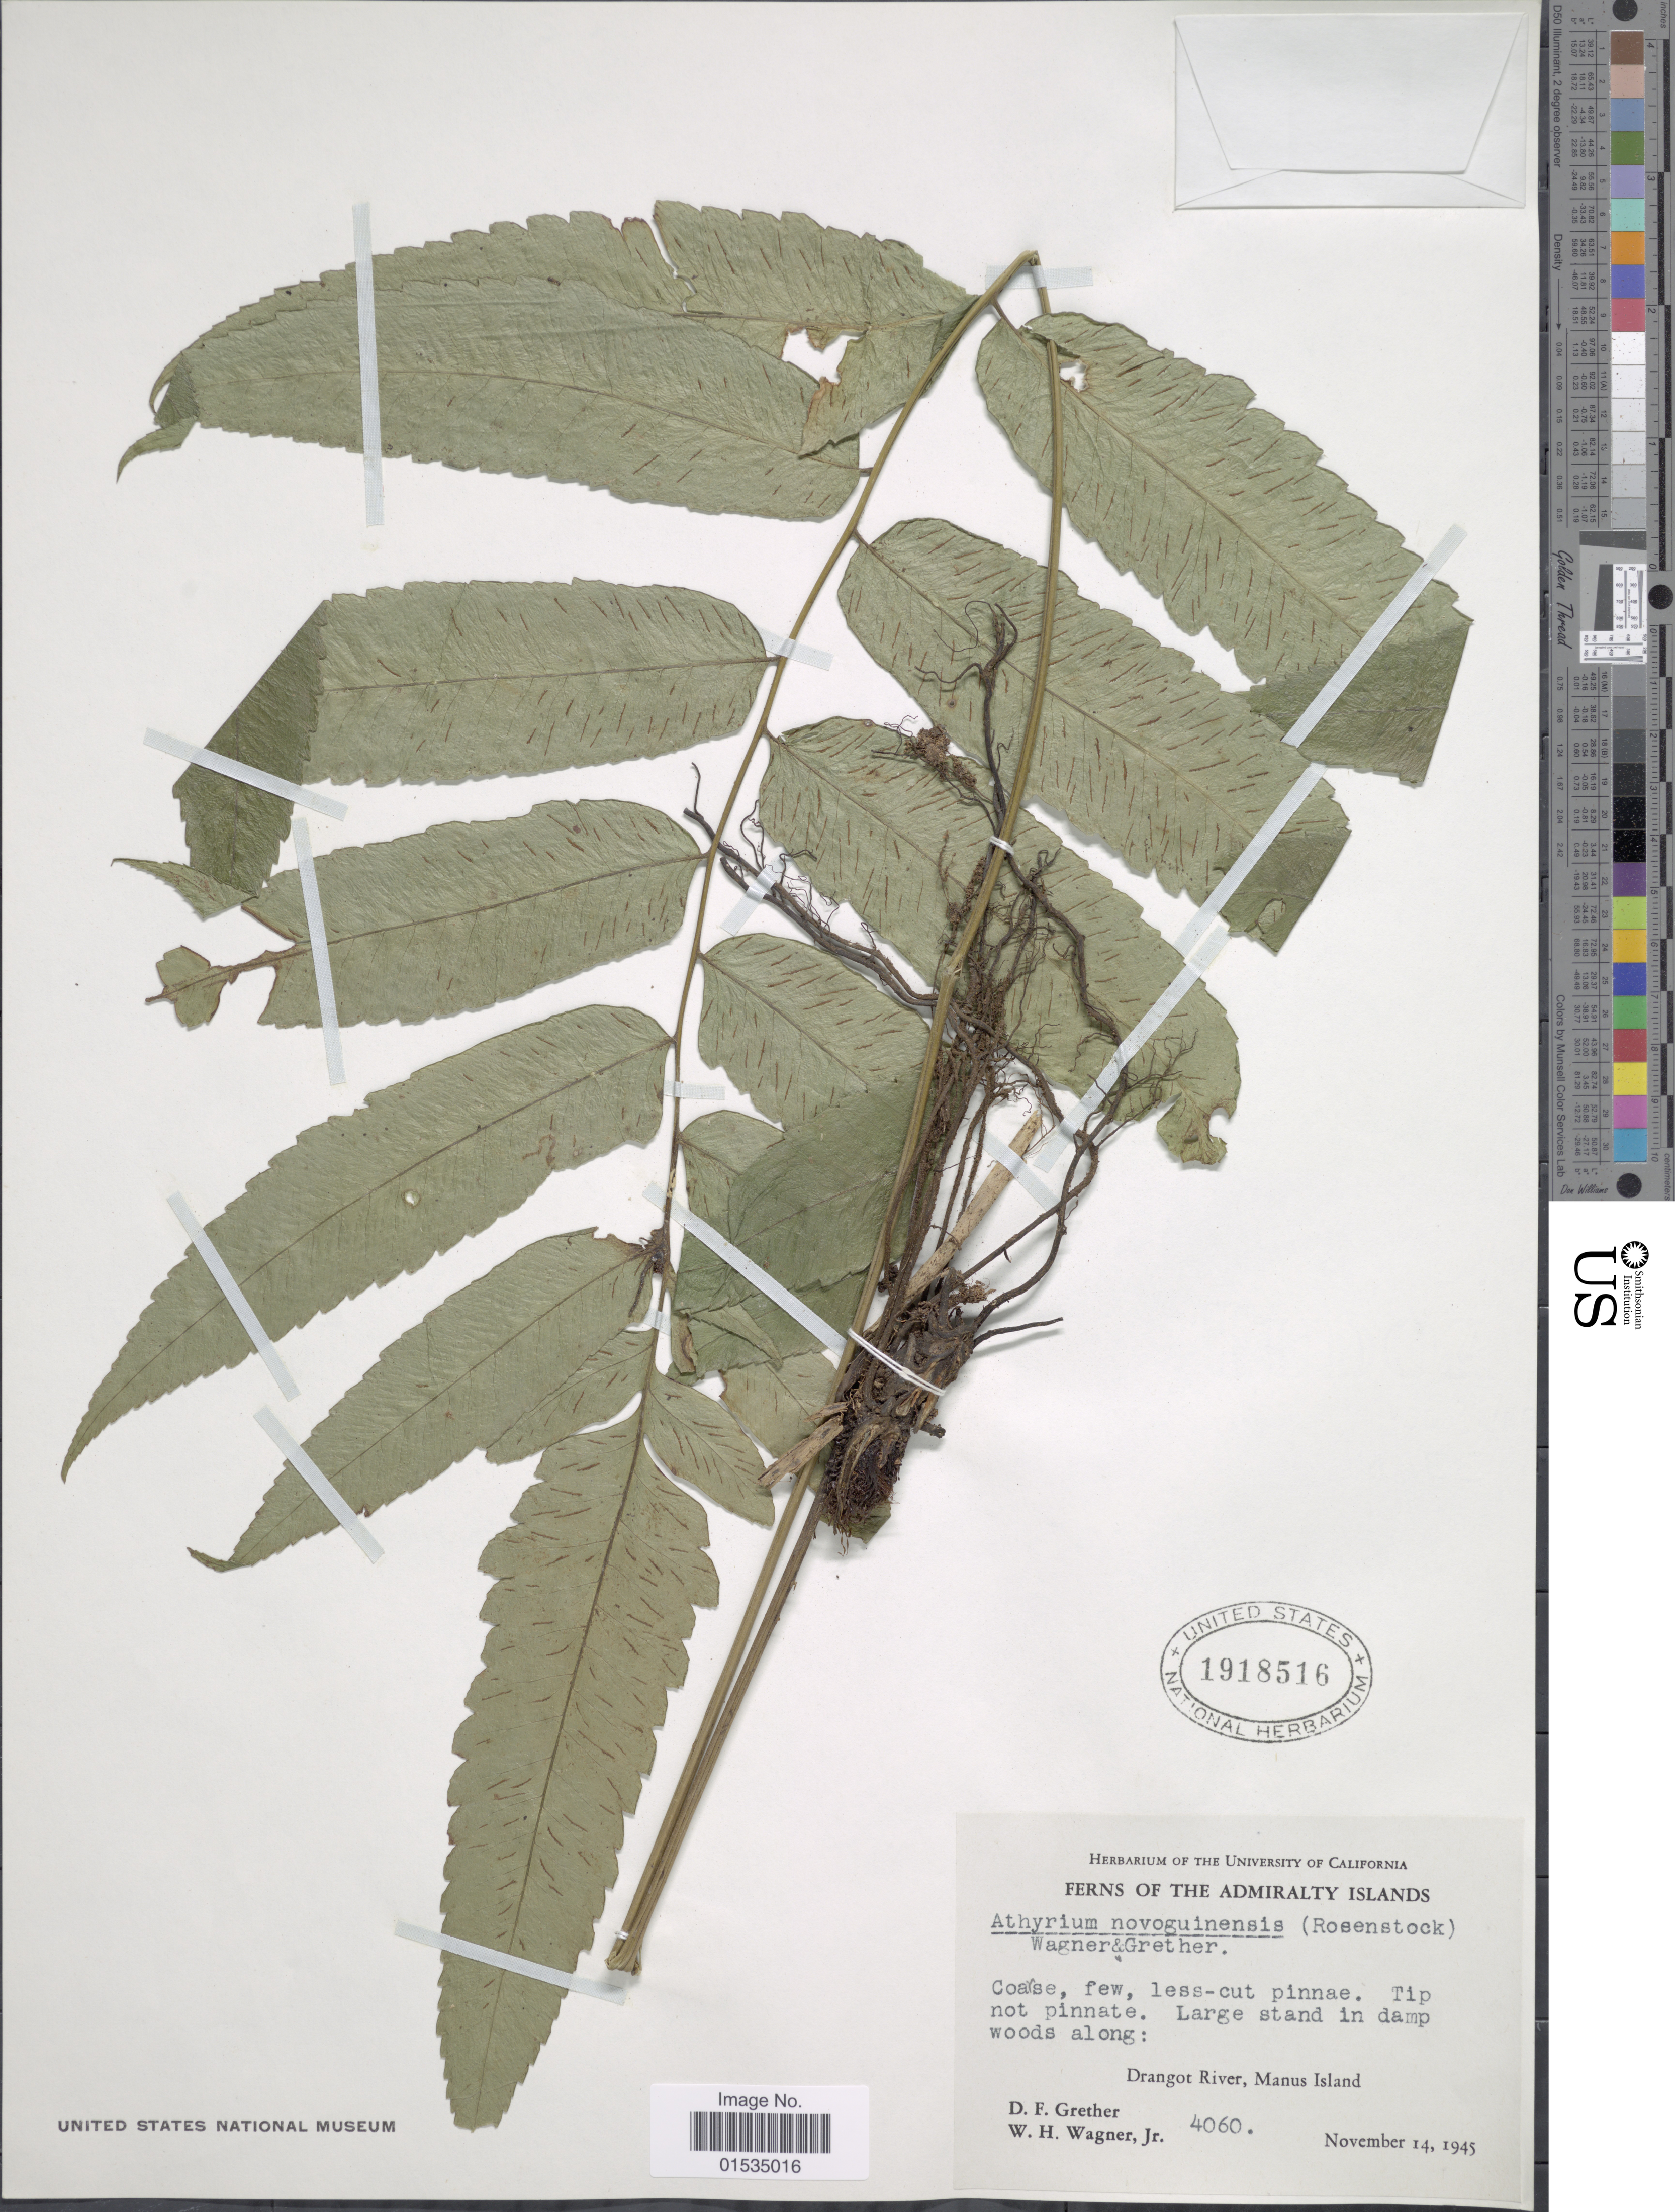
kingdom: Plantae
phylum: Tracheophyta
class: Polypodiopsida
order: Polypodiales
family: Athyriaceae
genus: Diplazium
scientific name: Diplazium novoguineense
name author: (Rosenst.) Hieron.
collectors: D. F. Grether & W. H. Wagner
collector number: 4060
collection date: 1945-11-14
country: Papua New Guinea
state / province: Manus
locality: The Admiralty Islands, Drangot River, Manus Island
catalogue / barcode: US 1918516